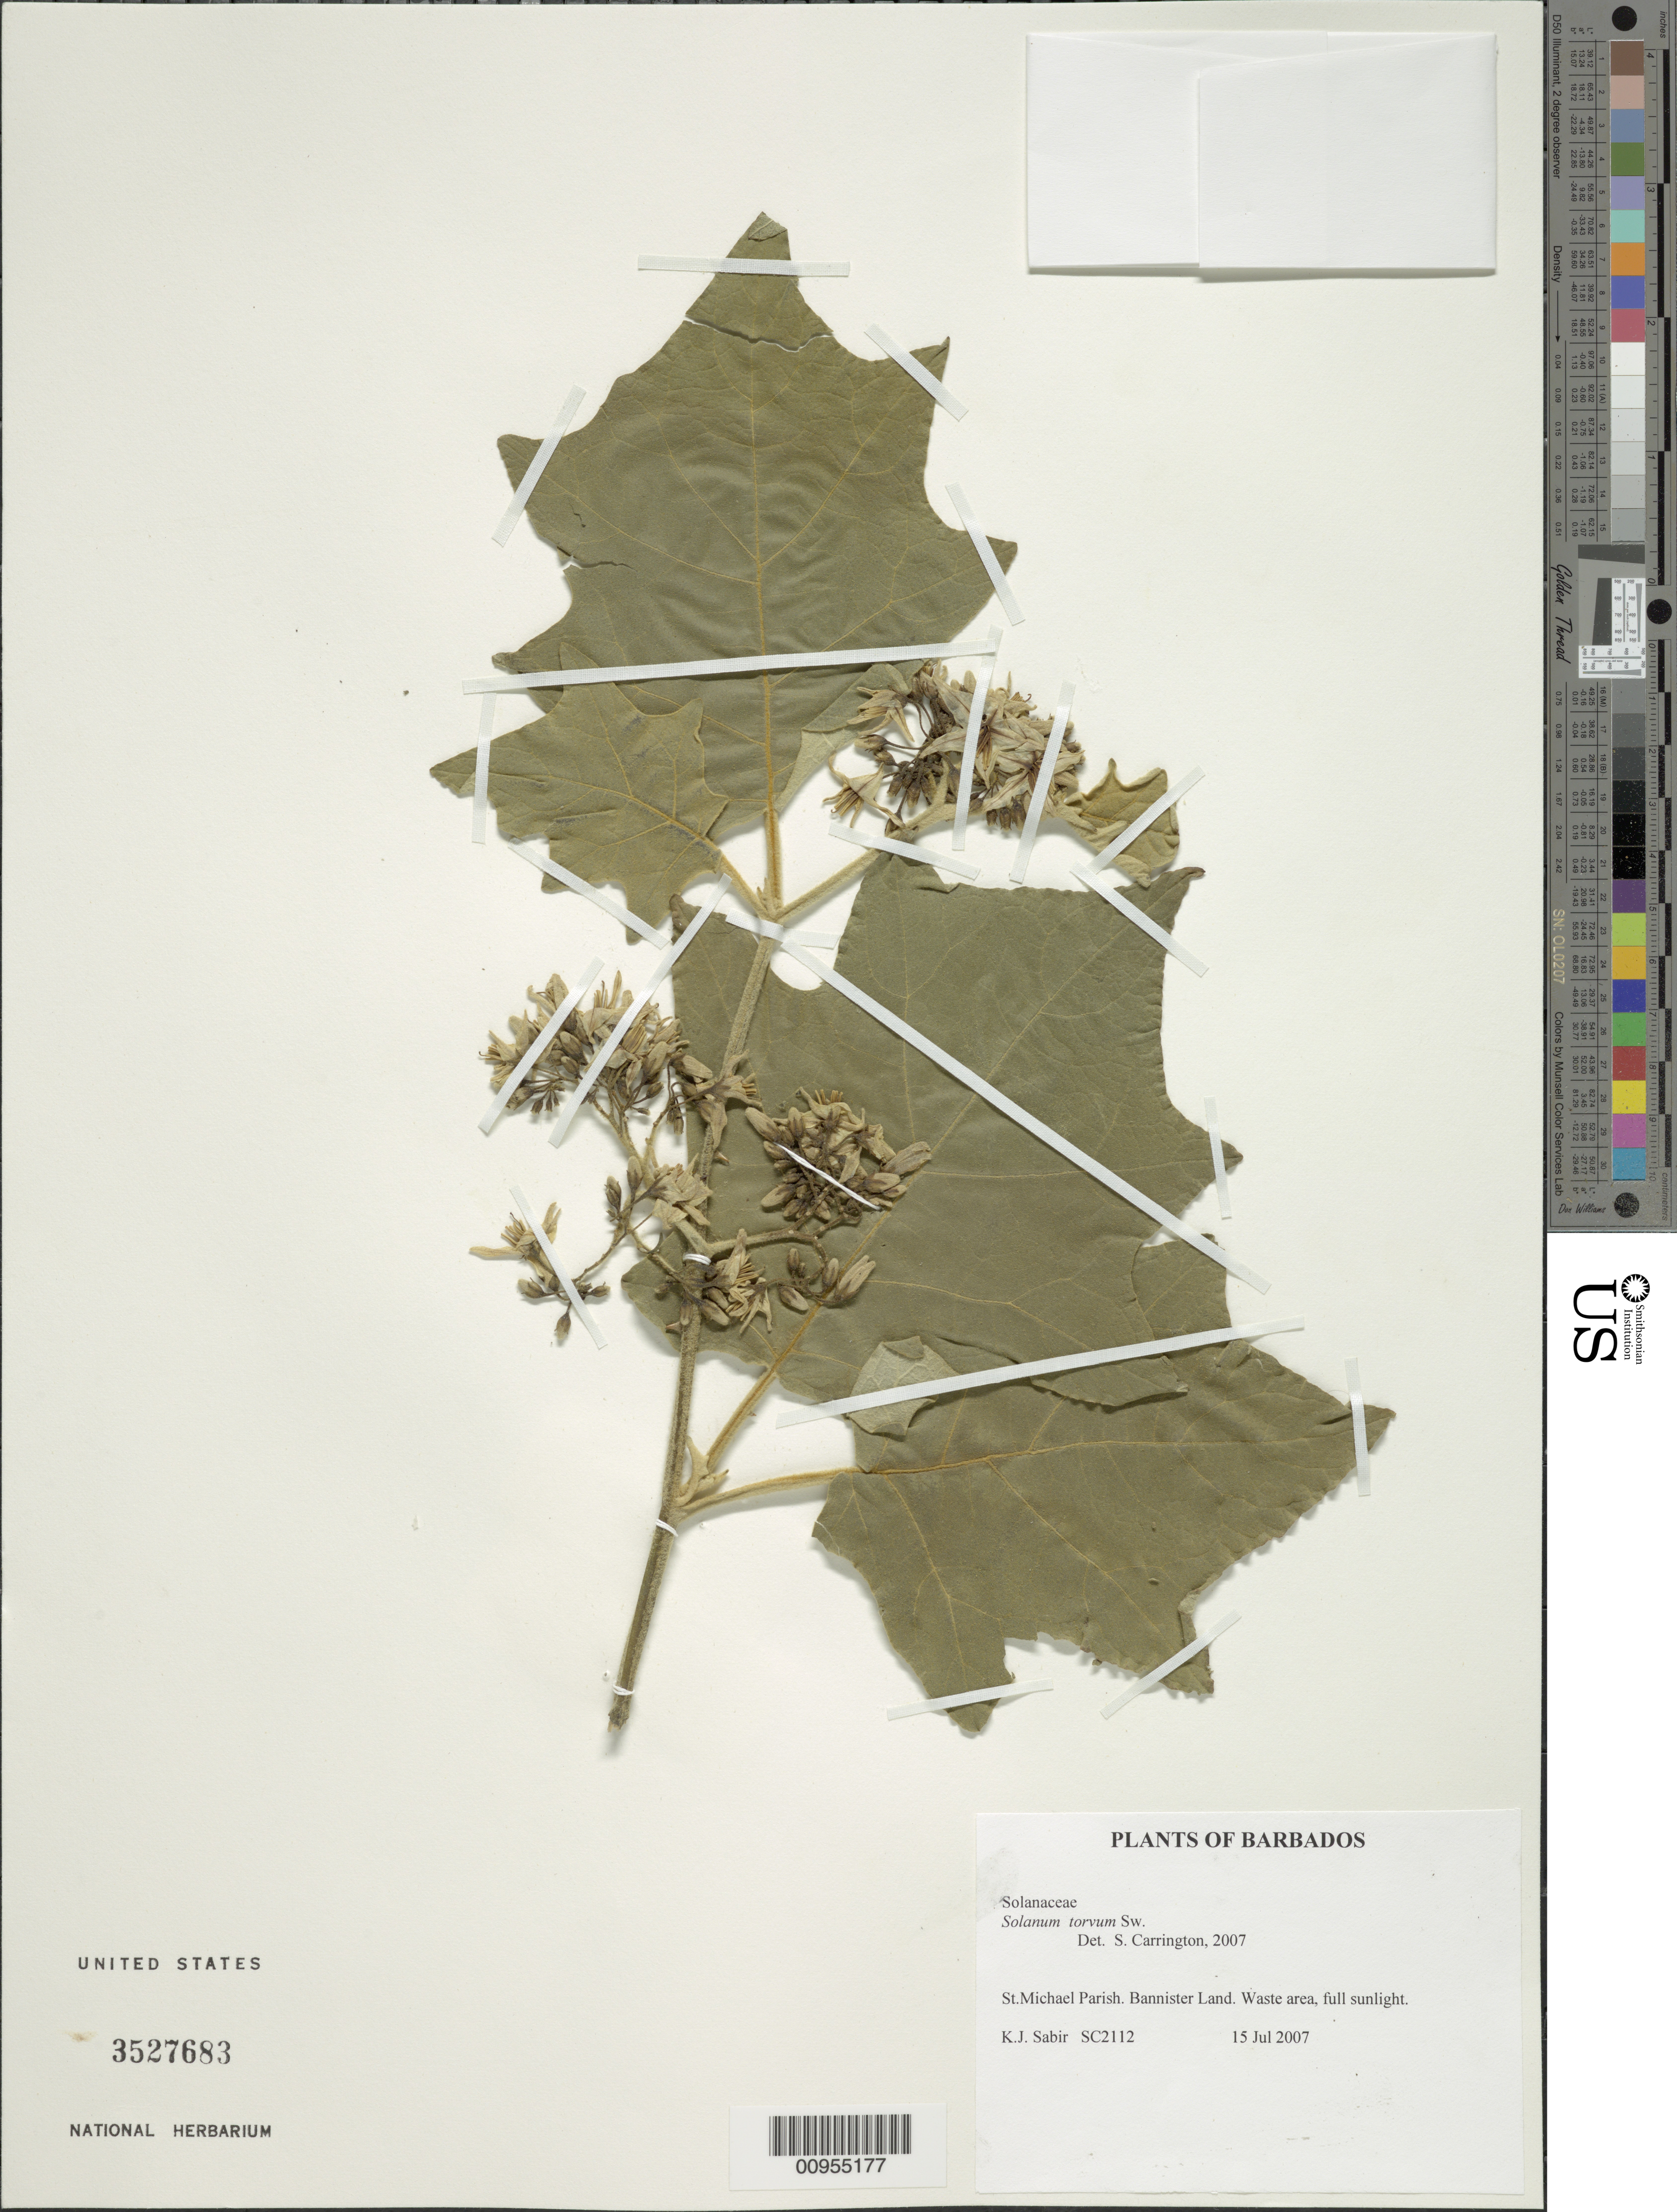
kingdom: Plantae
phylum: Tracheophyta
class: Magnoliopsida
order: Solanales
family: Solanaceae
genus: Solanum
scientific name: Solanum torvum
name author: Sw.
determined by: Carrington, C. M. S.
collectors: K. Sabir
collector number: SC 2112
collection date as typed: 15 Jul 2007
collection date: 2007-07-15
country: Barbados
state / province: Saint Michael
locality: Bannister Land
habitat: waste area, full sunlight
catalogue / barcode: US 3527683